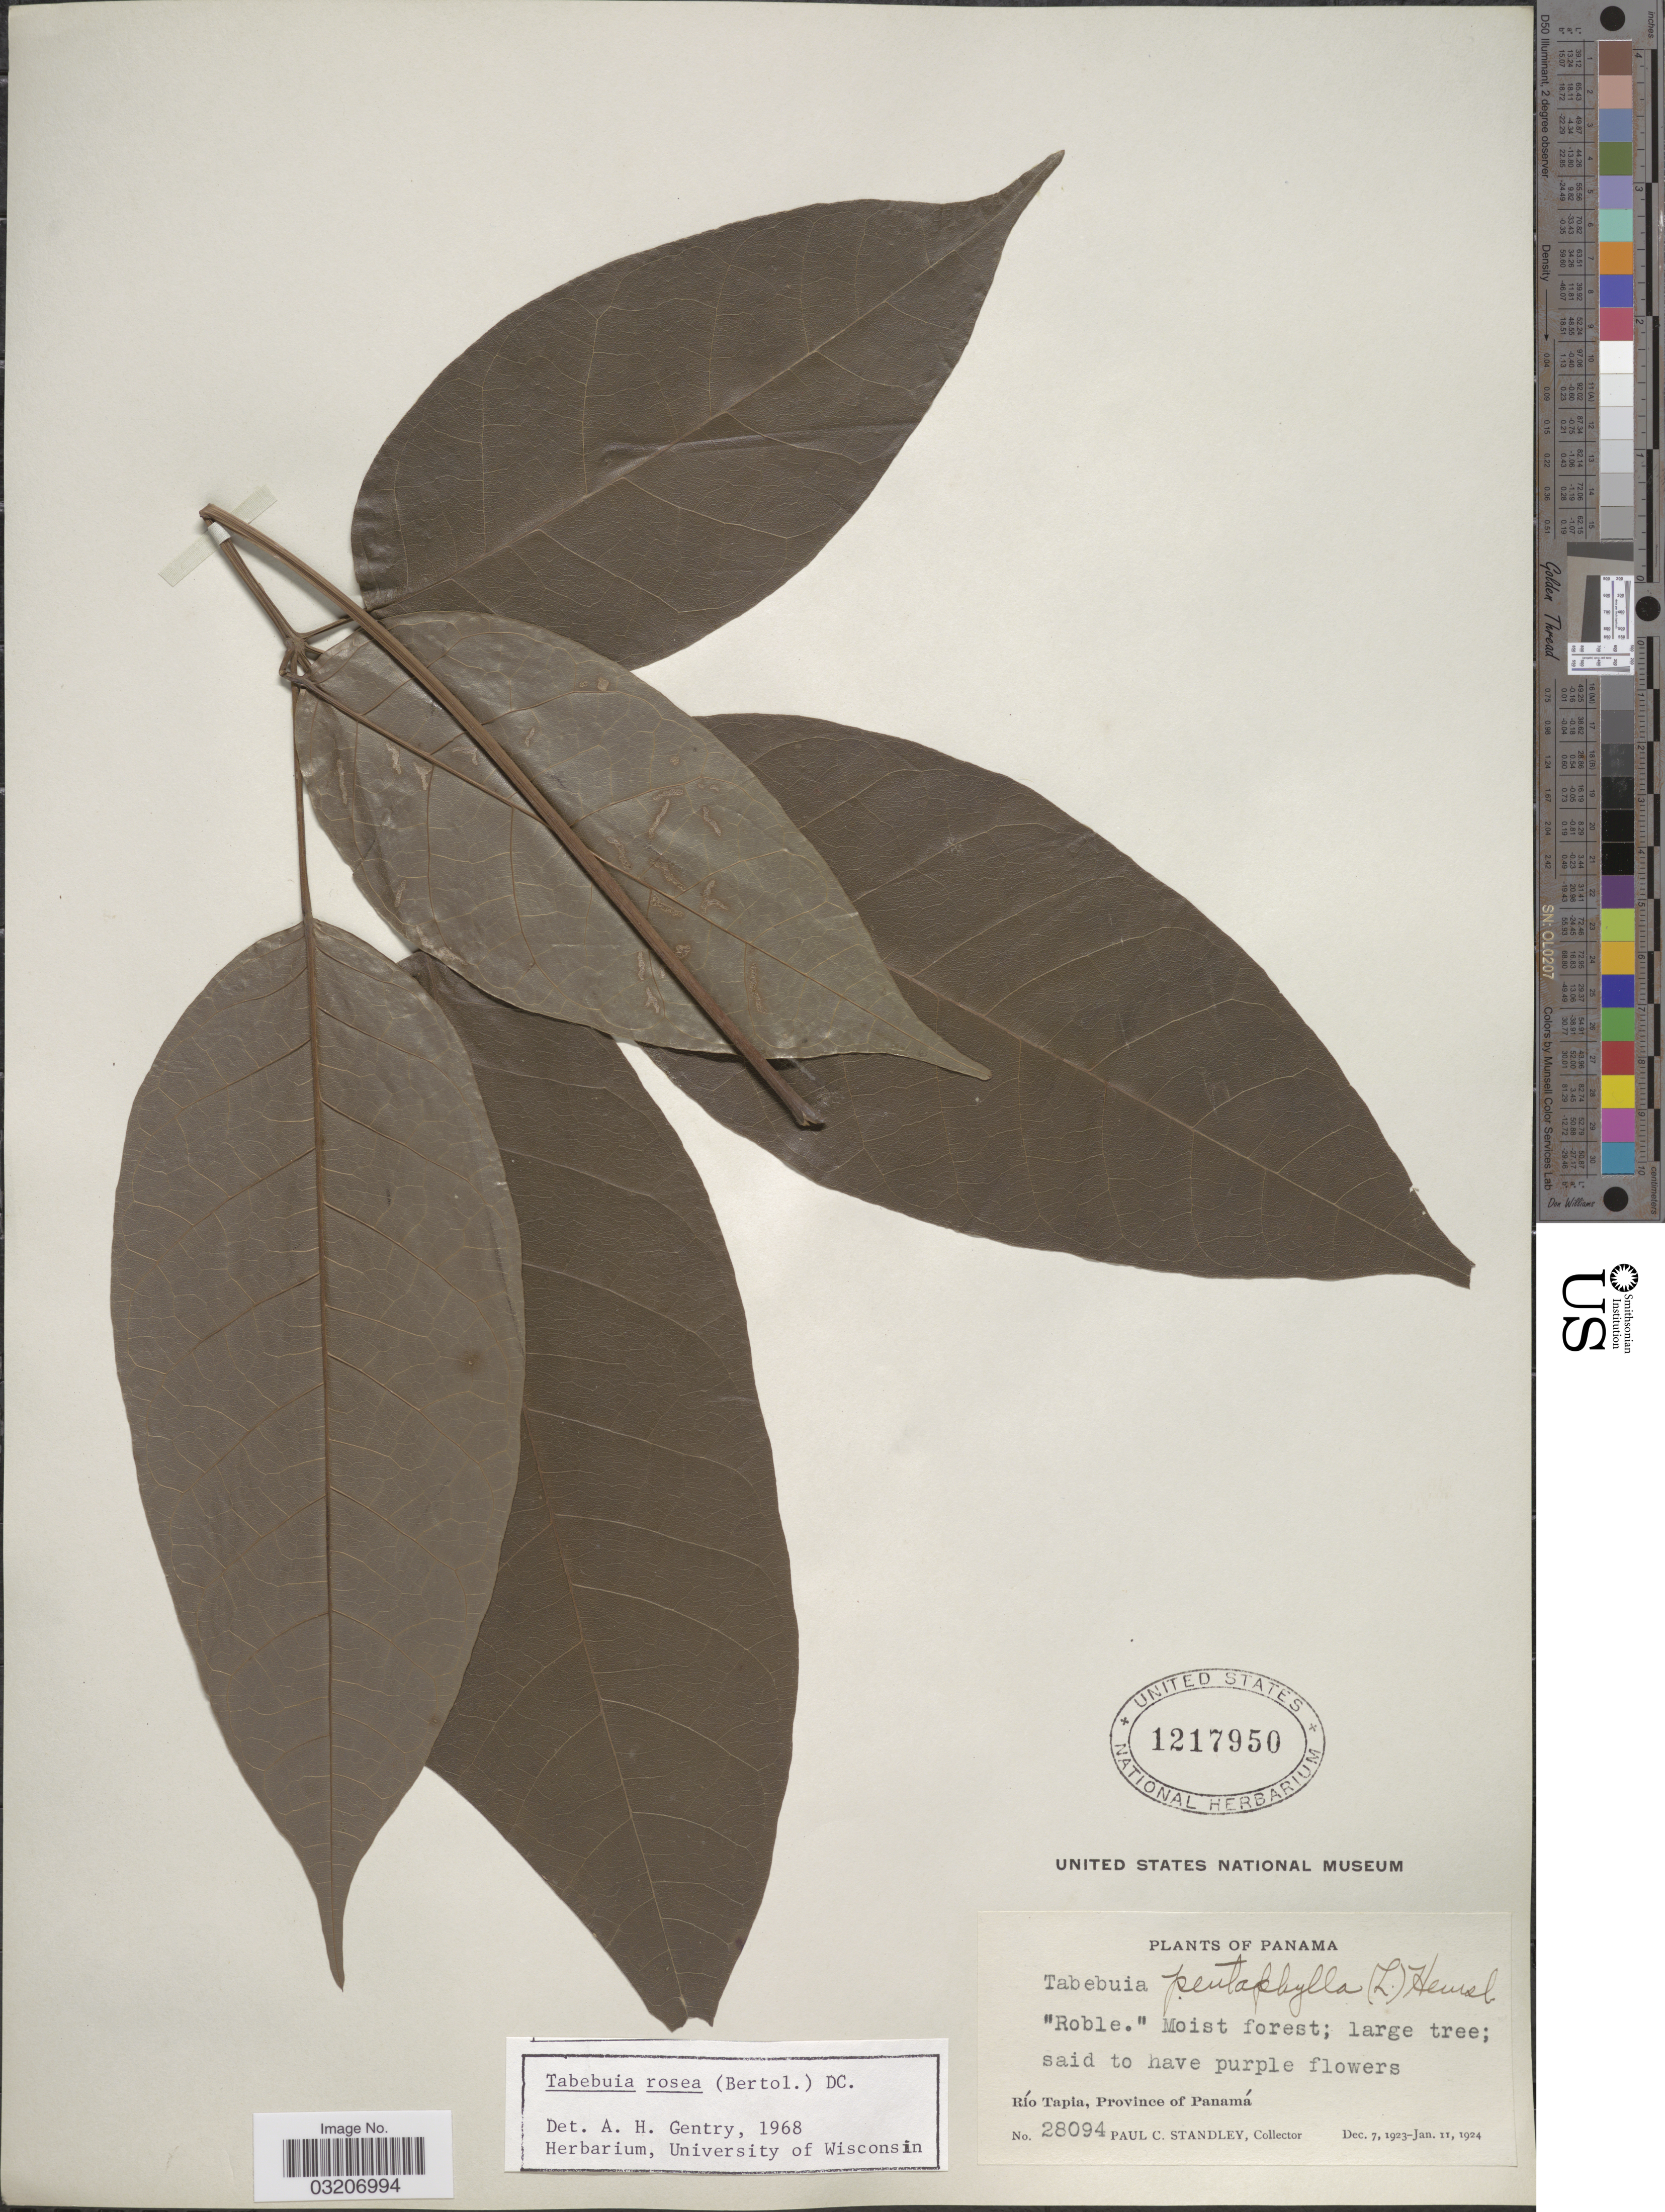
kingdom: Plantae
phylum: Tracheophyta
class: Magnoliopsida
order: Lamiales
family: Bignoniaceae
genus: Tabebuia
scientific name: Tabebuia rosea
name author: (Bertol.) DC.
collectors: P. C. Standley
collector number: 28094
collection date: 1923-12-07/1924-01-11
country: Panama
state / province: Panamá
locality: Río Tapia.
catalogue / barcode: US 1217950